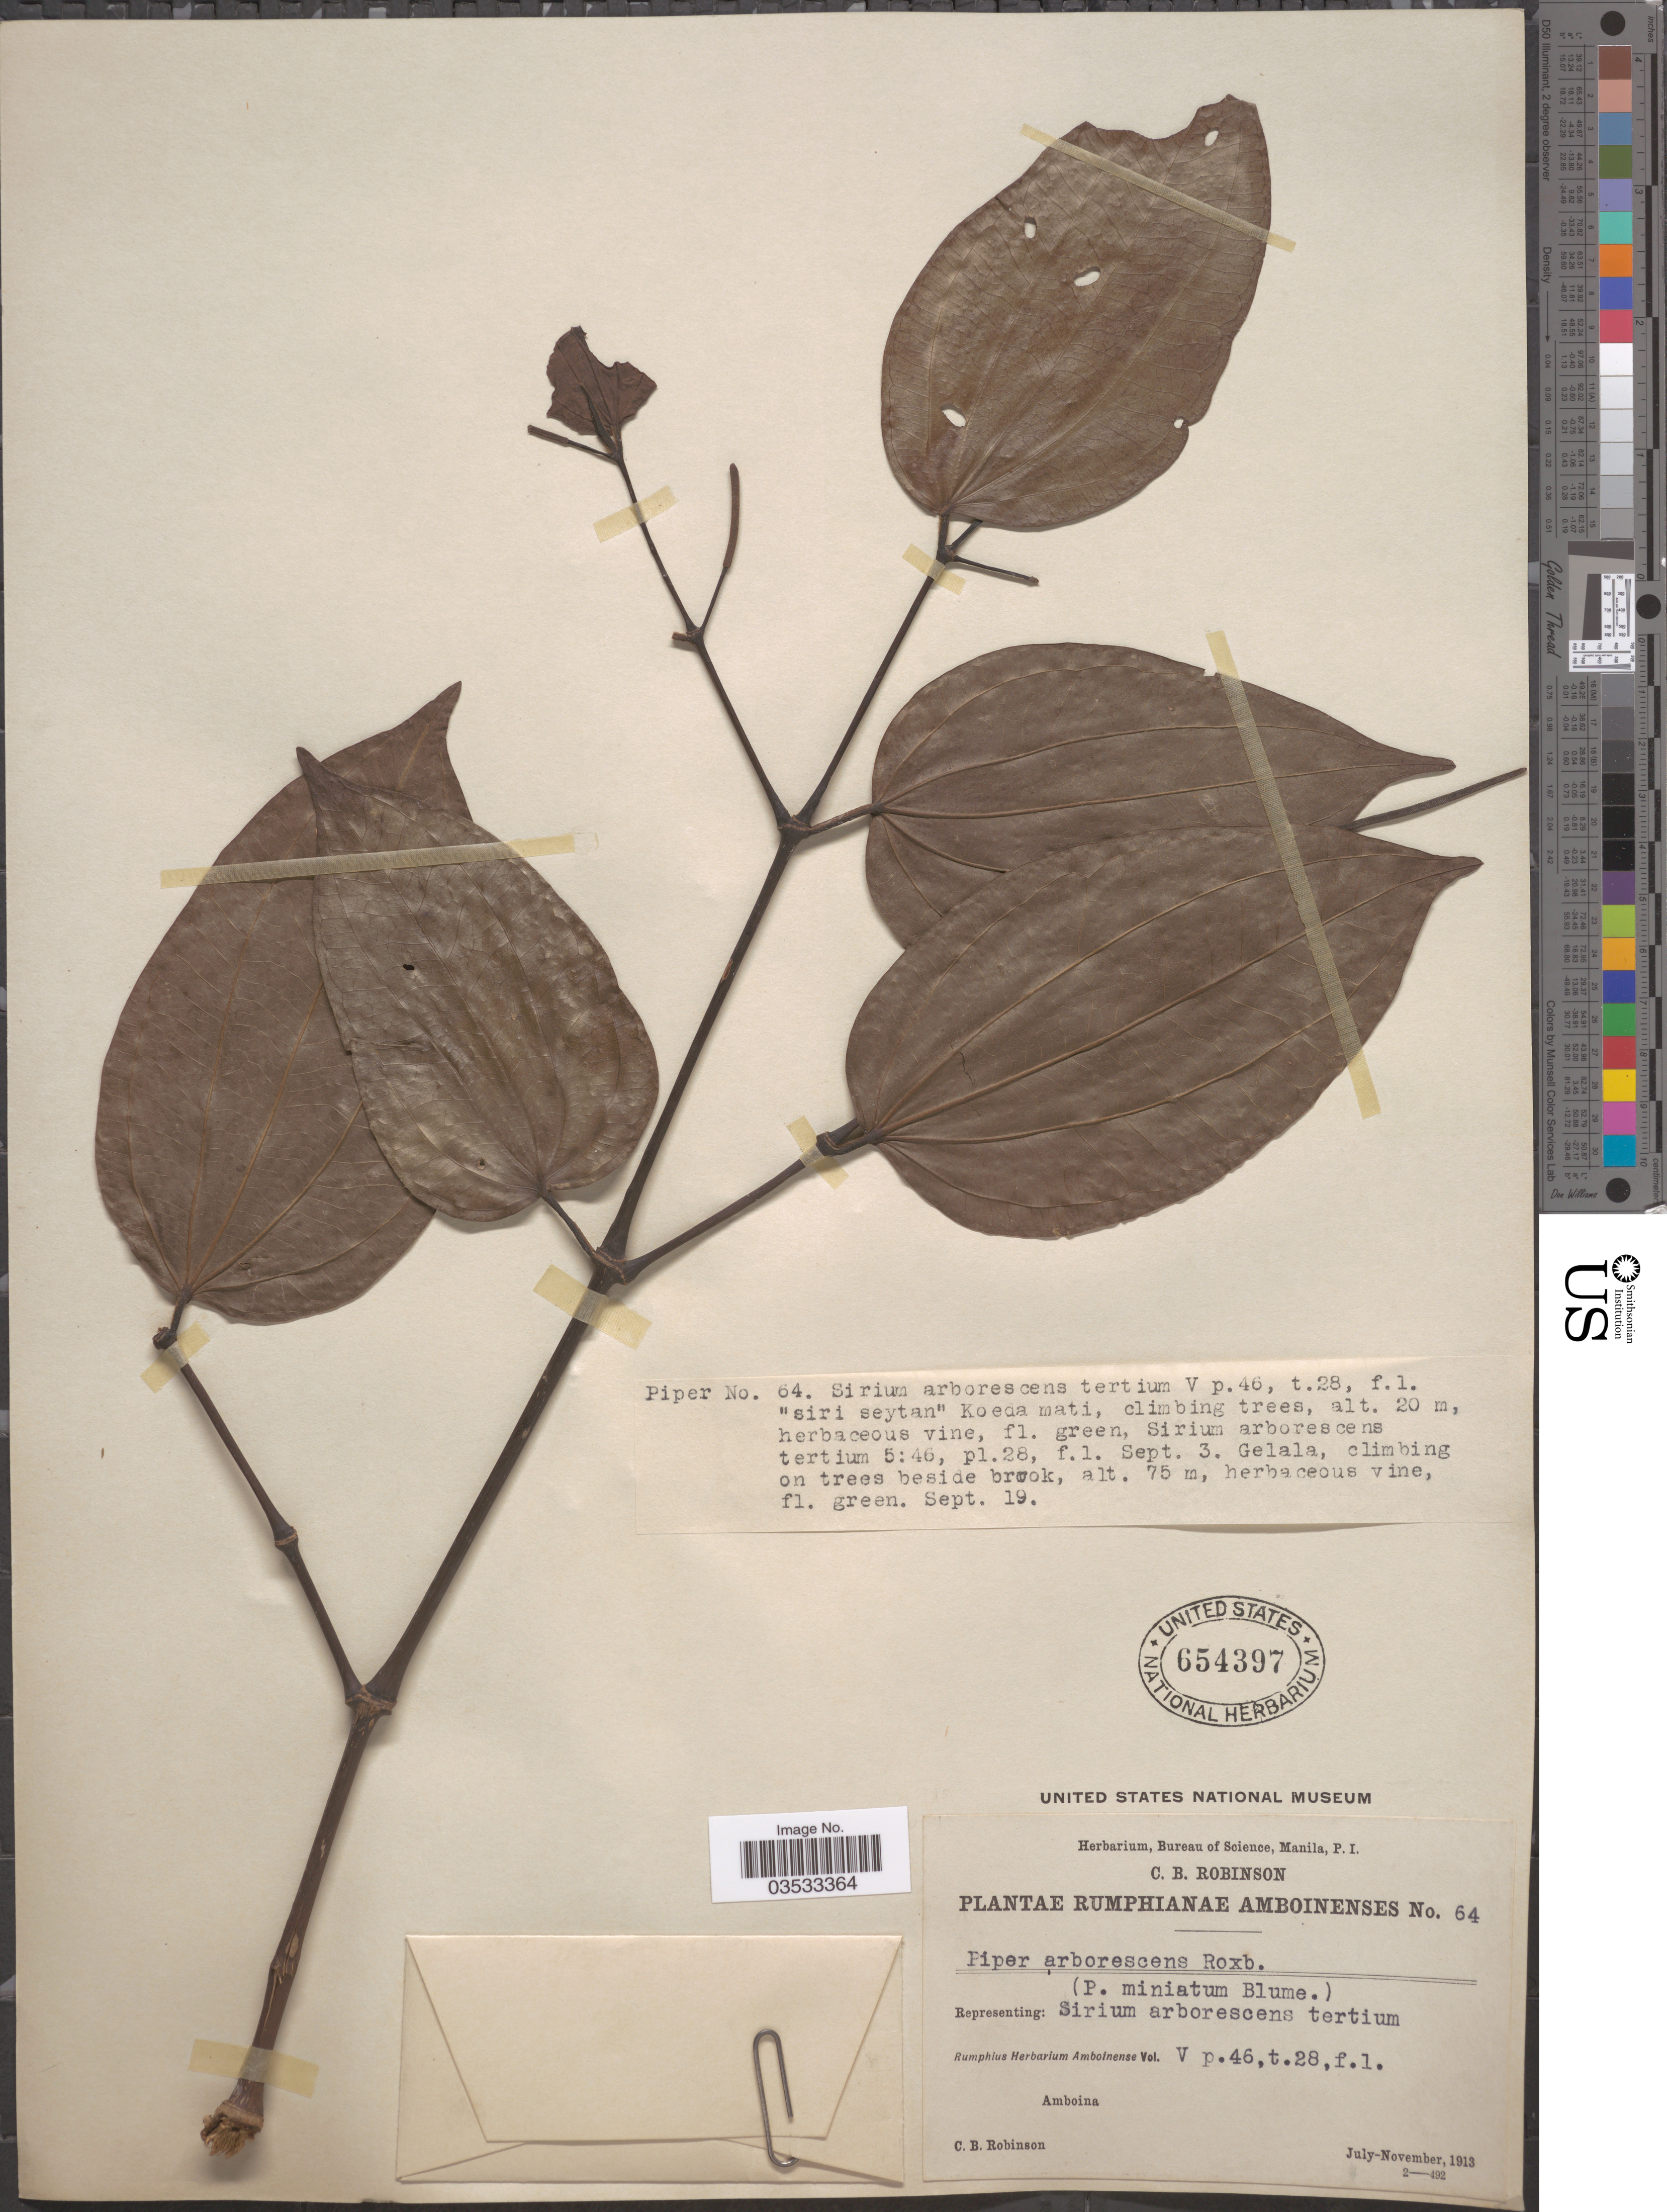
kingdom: Plantae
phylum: Tracheophyta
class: Magnoliopsida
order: Piperales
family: Piperaceae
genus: Piper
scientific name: Piper arborescens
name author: Roxb.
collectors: C. Robinson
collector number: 64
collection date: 1913-09-03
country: Indonesia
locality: Koeda mati. Rumphianae Amboinenses.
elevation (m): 20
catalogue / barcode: US 654397